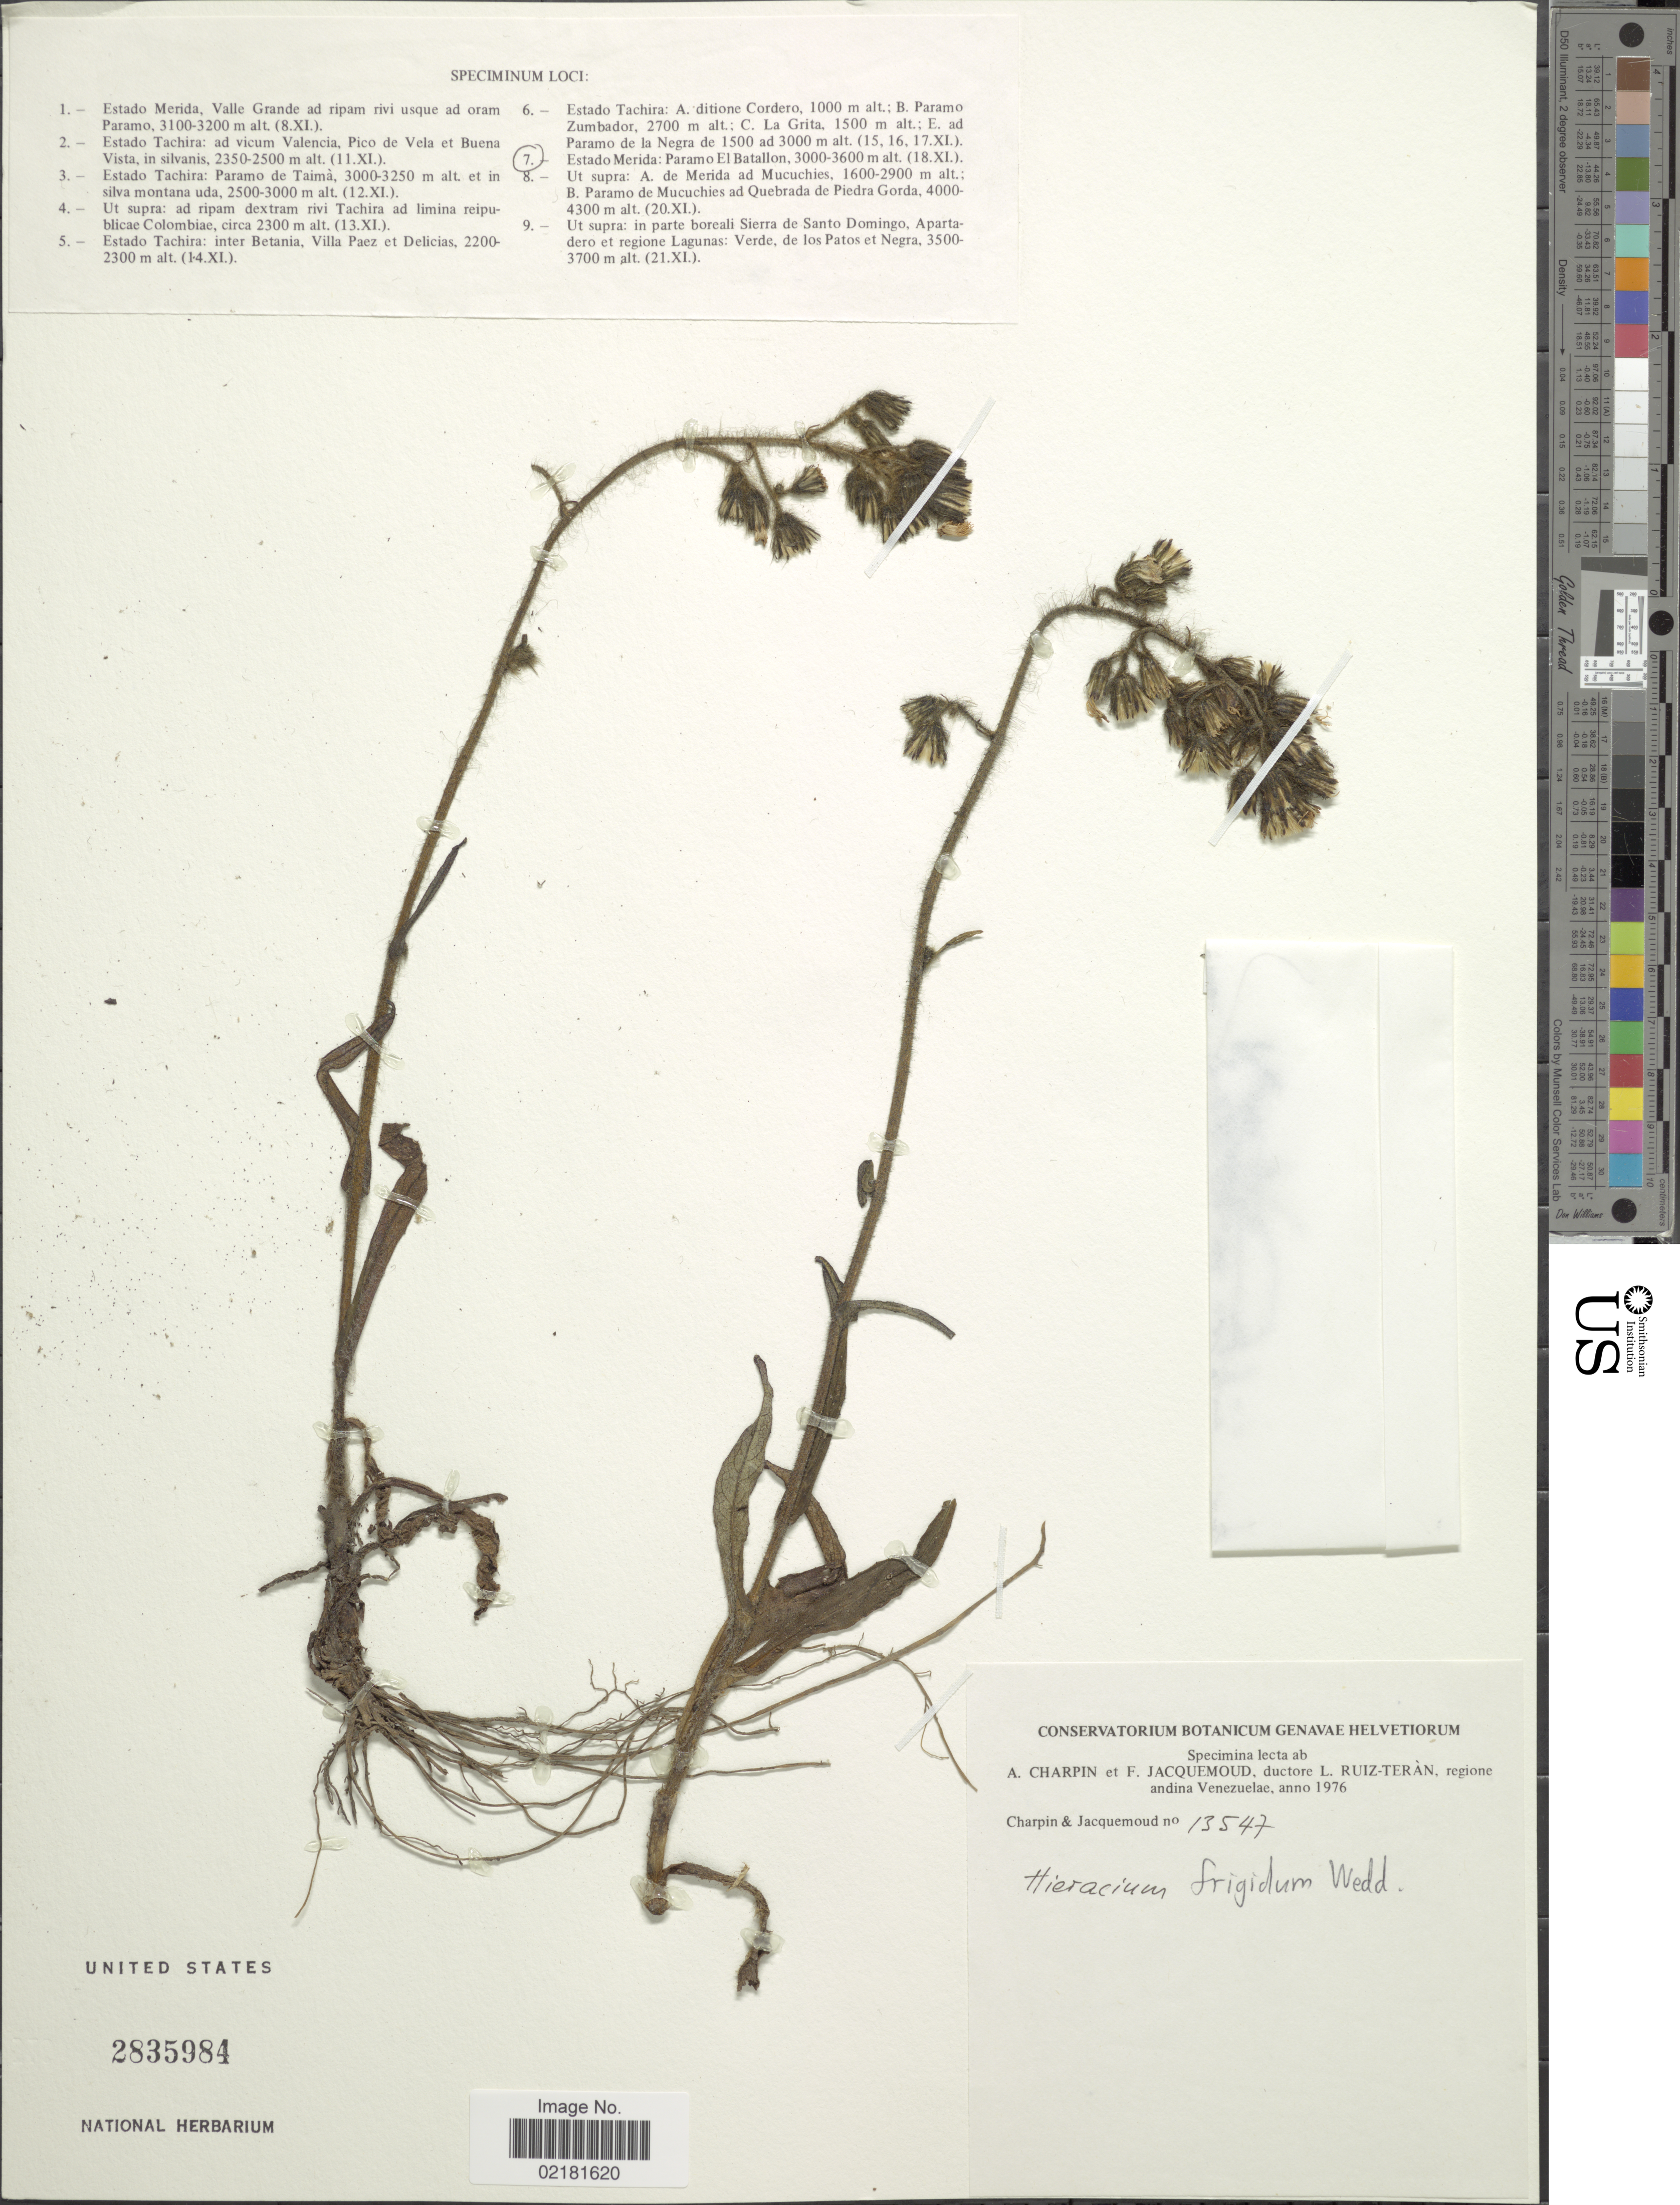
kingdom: Plantae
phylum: Tracheophyta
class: Magnoliopsida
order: Asterales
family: Asteraceae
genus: Hieracium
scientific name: Hieracium jubatum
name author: Fr.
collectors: L. Bernardi & F. Jacquemoud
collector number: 13547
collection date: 1976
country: Venezuela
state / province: Mérida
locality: Paramo El Batallon.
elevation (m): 3000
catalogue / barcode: US 2835984